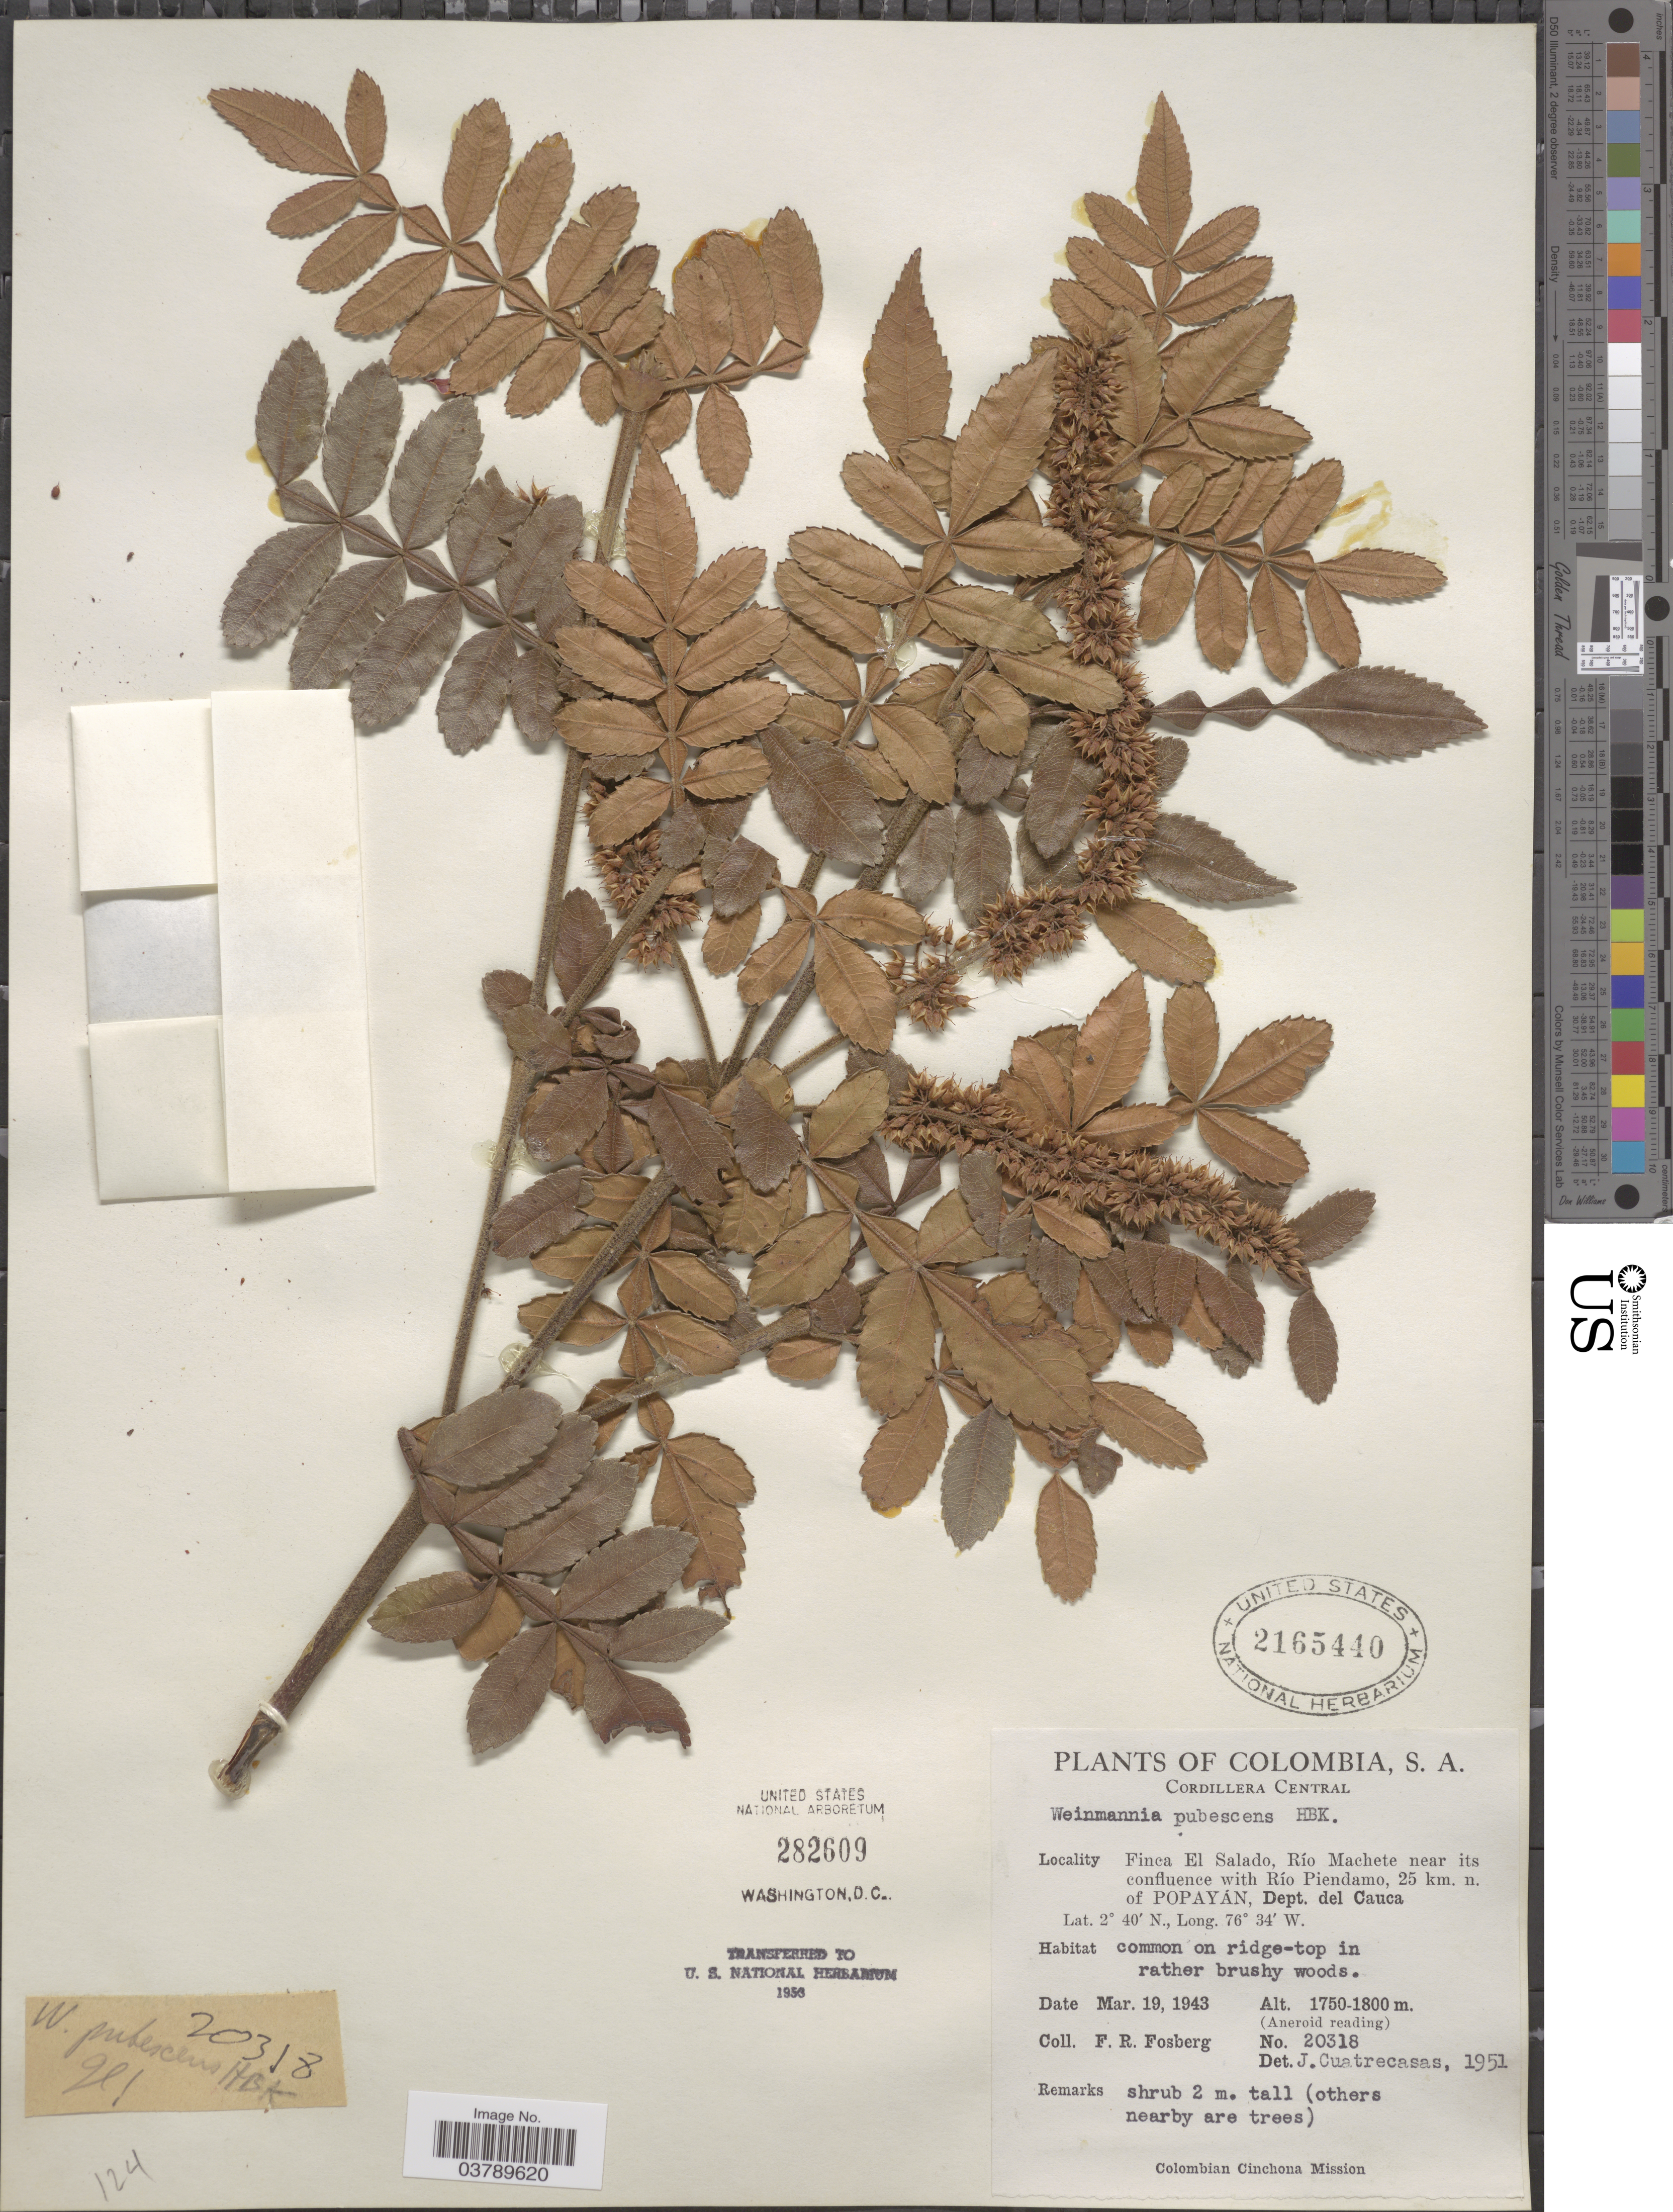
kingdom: Plantae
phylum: Tracheophyta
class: Magnoliopsida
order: Oxalidales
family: Cunoniaceae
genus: Weinmannia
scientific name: Weinmannia pubescens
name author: Kunth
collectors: F. R. Fosberg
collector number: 20318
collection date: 1943-03-19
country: Colombia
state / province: Cauca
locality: Cordillera Central. Finca El Salado, Río Machete near its confluence with Río Piendamo, 25 km. n. of Popayán, Dept. del Cauca.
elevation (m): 1750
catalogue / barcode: US 2165440